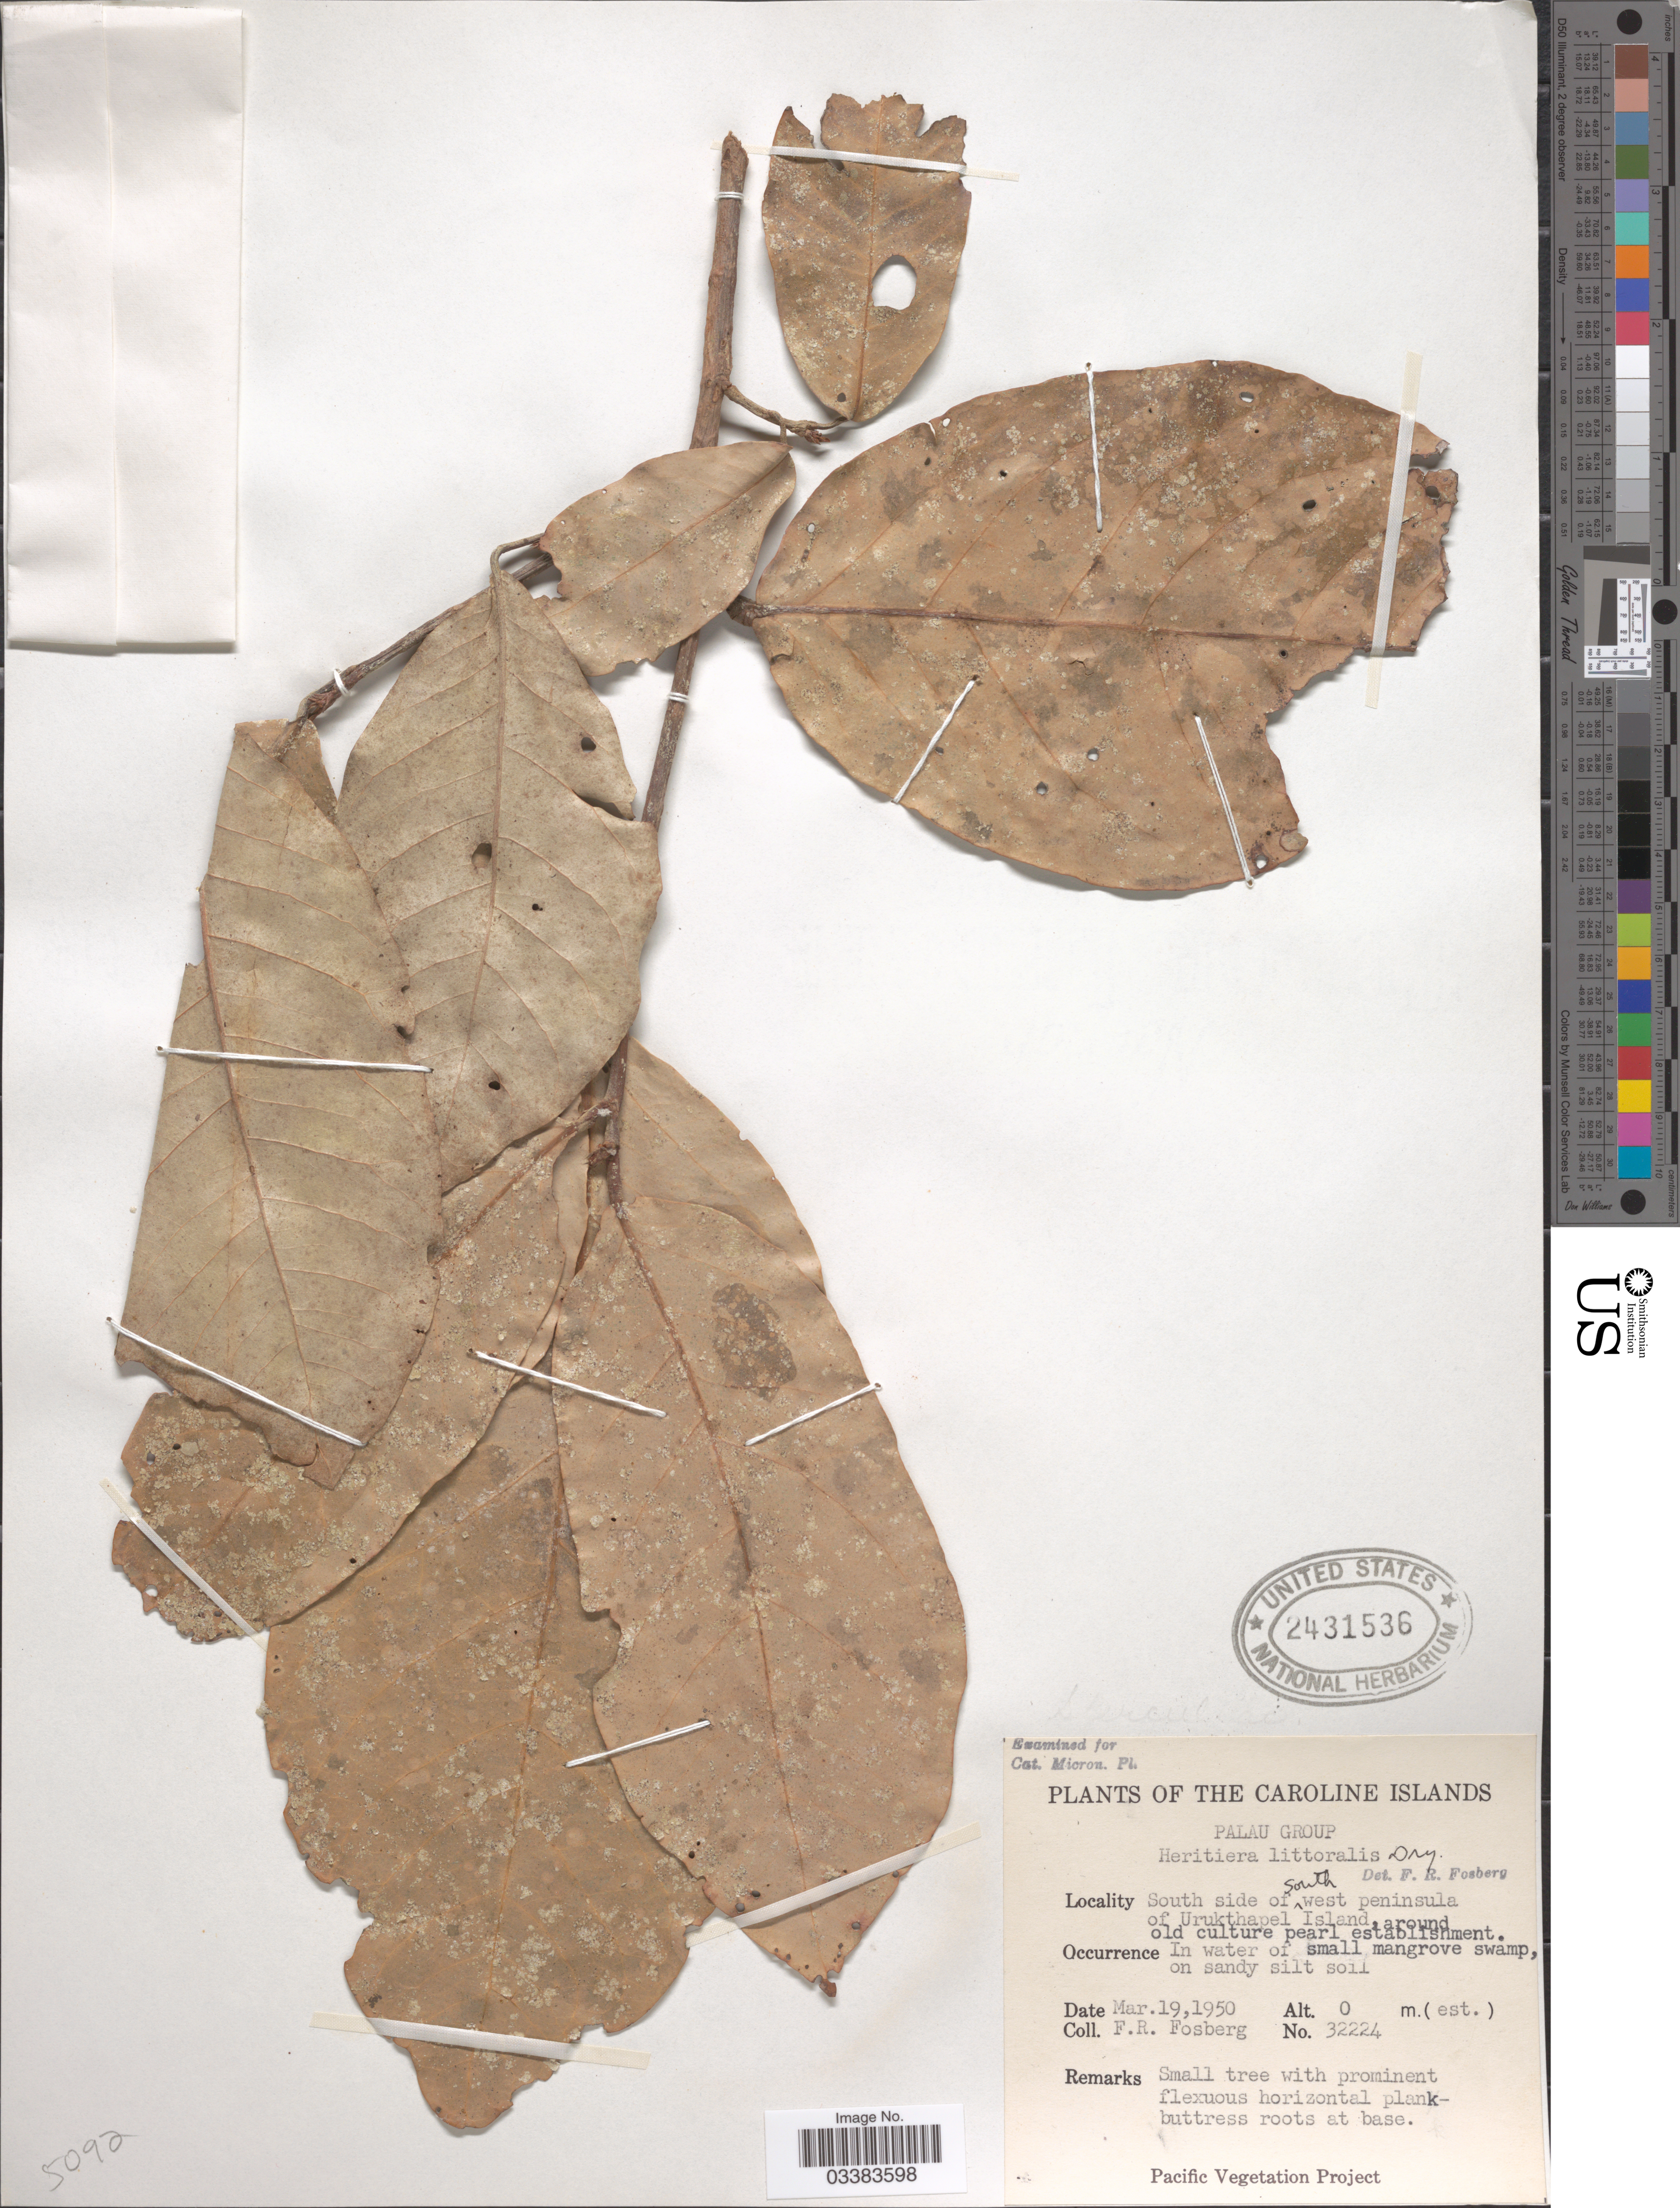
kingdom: Plantae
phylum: Tracheophyta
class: Magnoliopsida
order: Malvales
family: Malvaceae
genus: Heritiera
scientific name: Heritiera littoralis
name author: Aiton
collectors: F. R. Fosberg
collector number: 32224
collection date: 1950-03-19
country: Palau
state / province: Koror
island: Ngeruktabel [Urukthapel]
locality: The Caroline Islands. Palau Group. South side of south west peninsula of Urukthapel Island, around old culture pearl establishment.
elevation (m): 0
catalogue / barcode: US 2431536